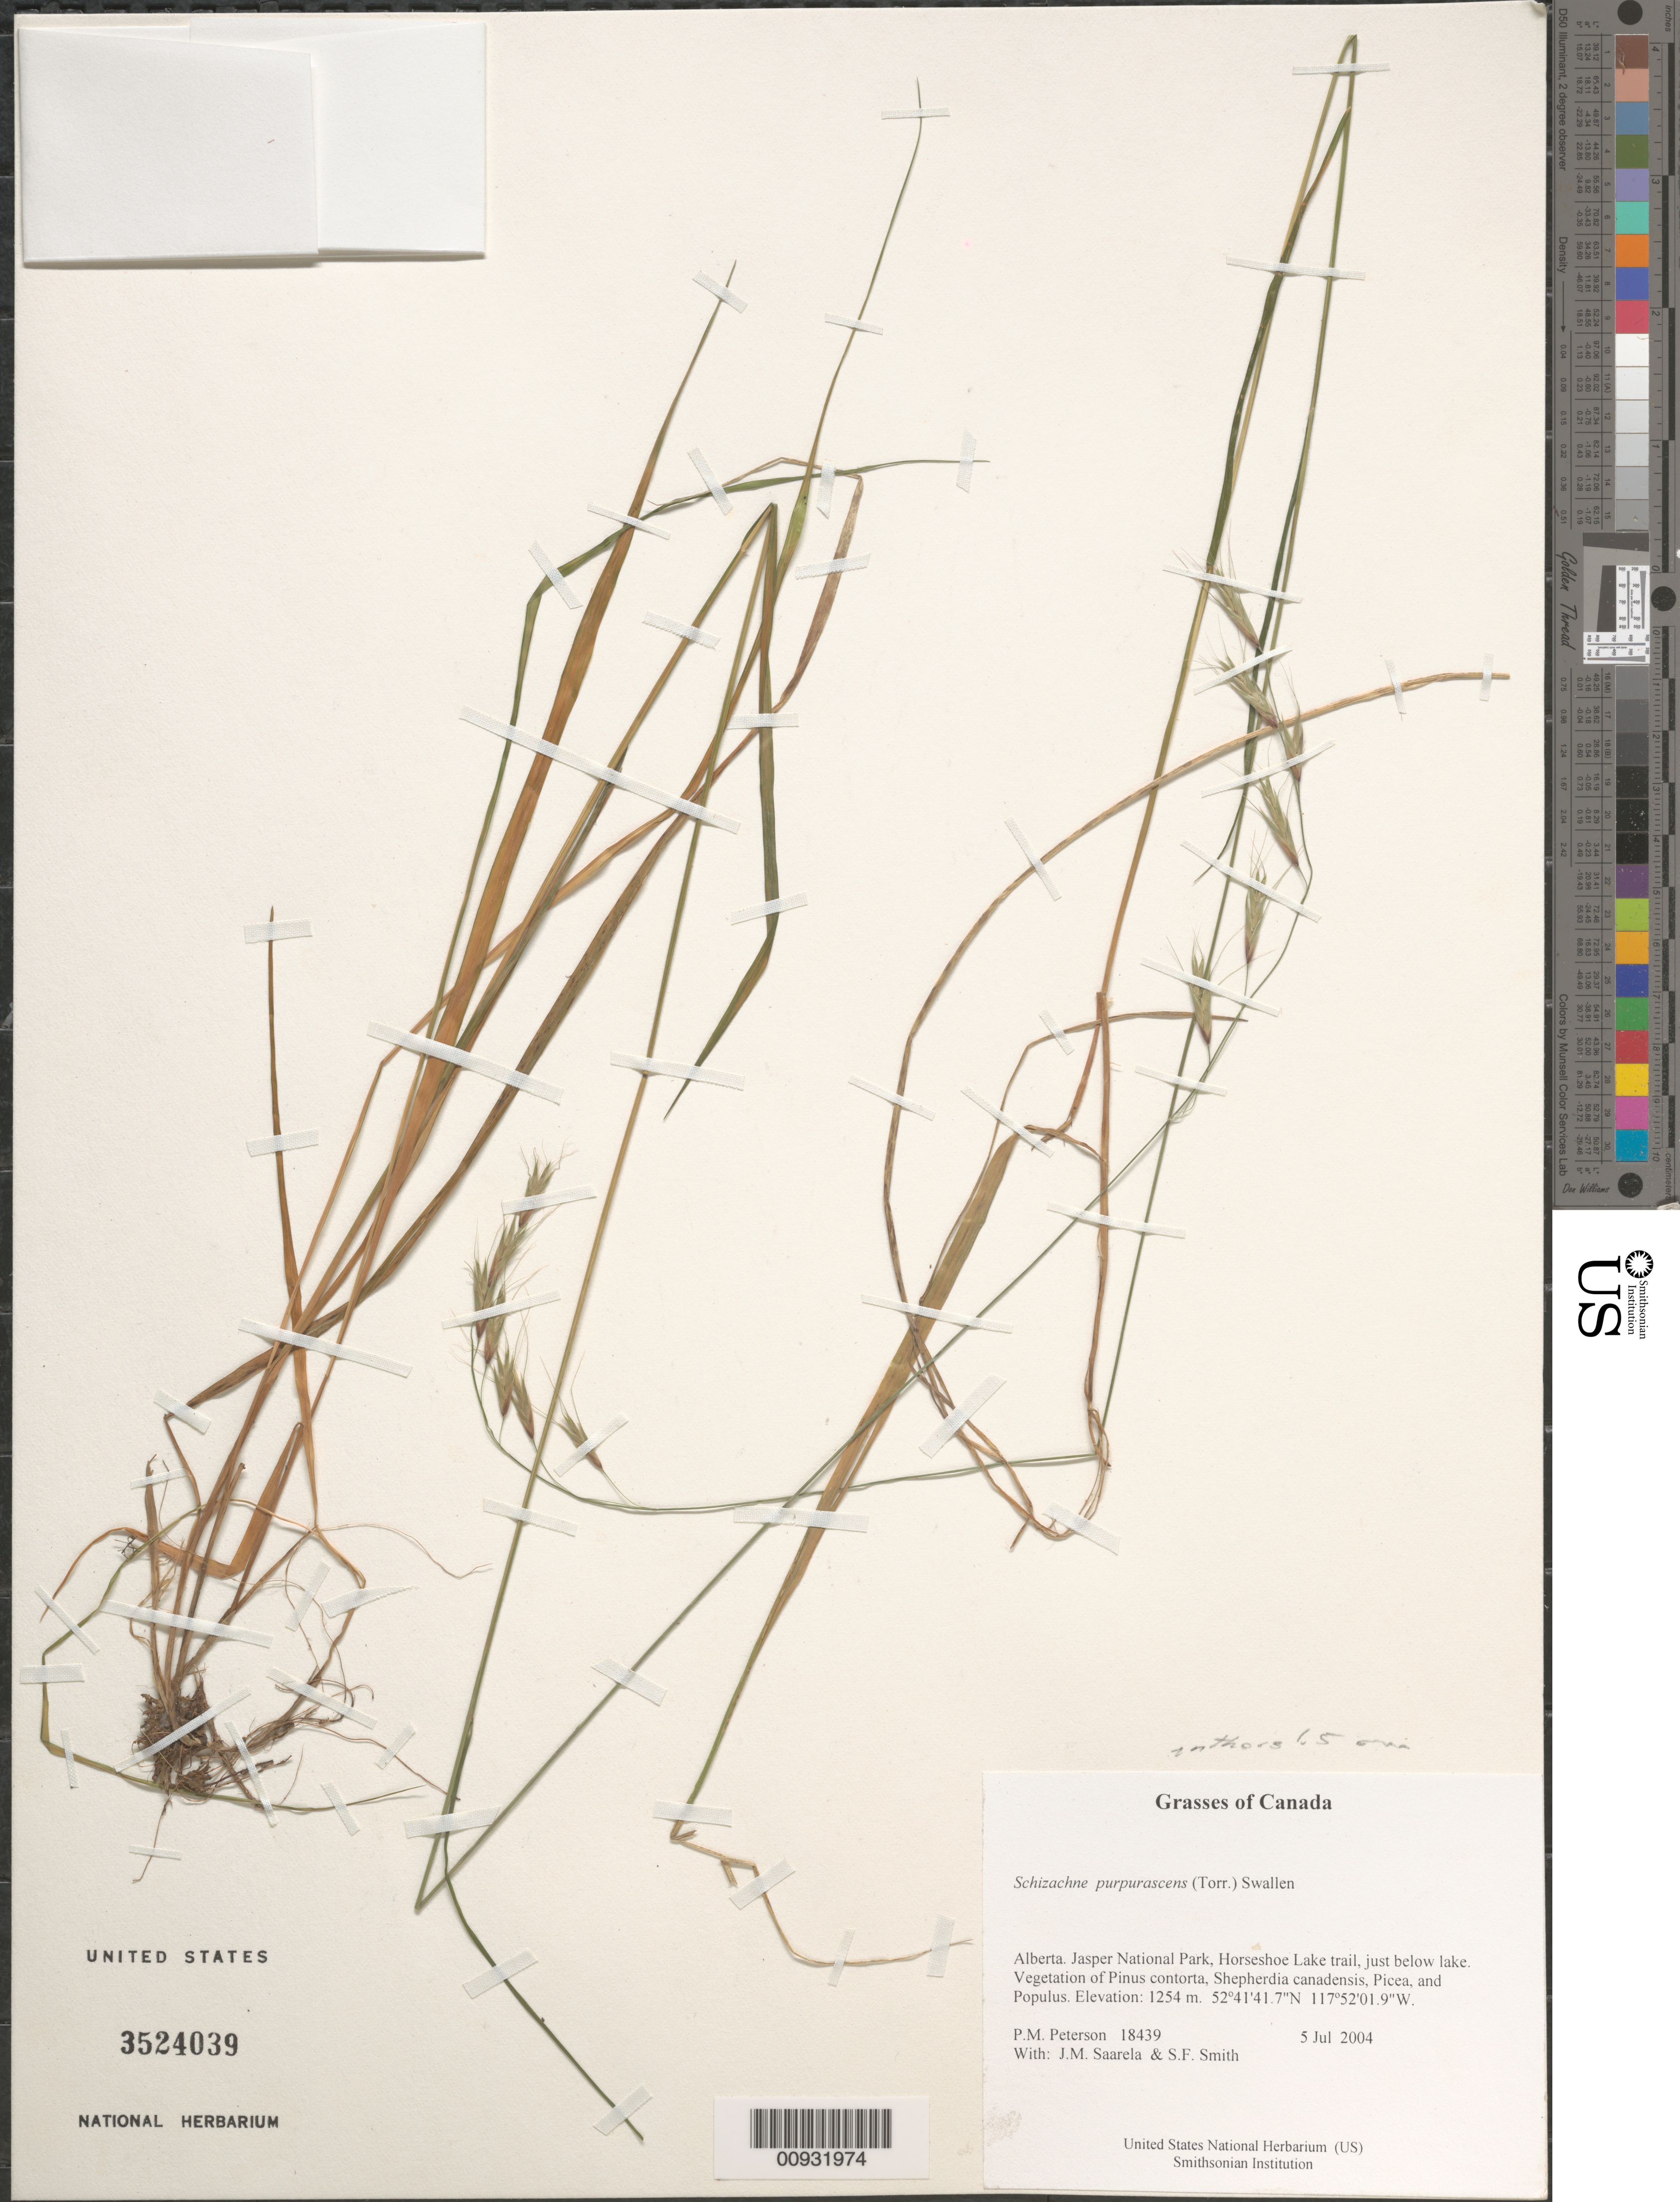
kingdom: Plantae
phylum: Tracheophyta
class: Liliopsida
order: Poales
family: Poaceae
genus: Schizachne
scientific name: Schizachne purpurascens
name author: (Torr.) Swallen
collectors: P. M. Peterson, J. Saarela & S.F. Smith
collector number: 18439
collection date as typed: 05 Jul 2004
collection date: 2004-07-05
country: Canada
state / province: Alberta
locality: Jasper National Park, Horseshoe Lake trail, just below lake. Vegetation of Pinus contorta, Shepherdia canadensis, Picea, and Populus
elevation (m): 1254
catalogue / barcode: US 3524039